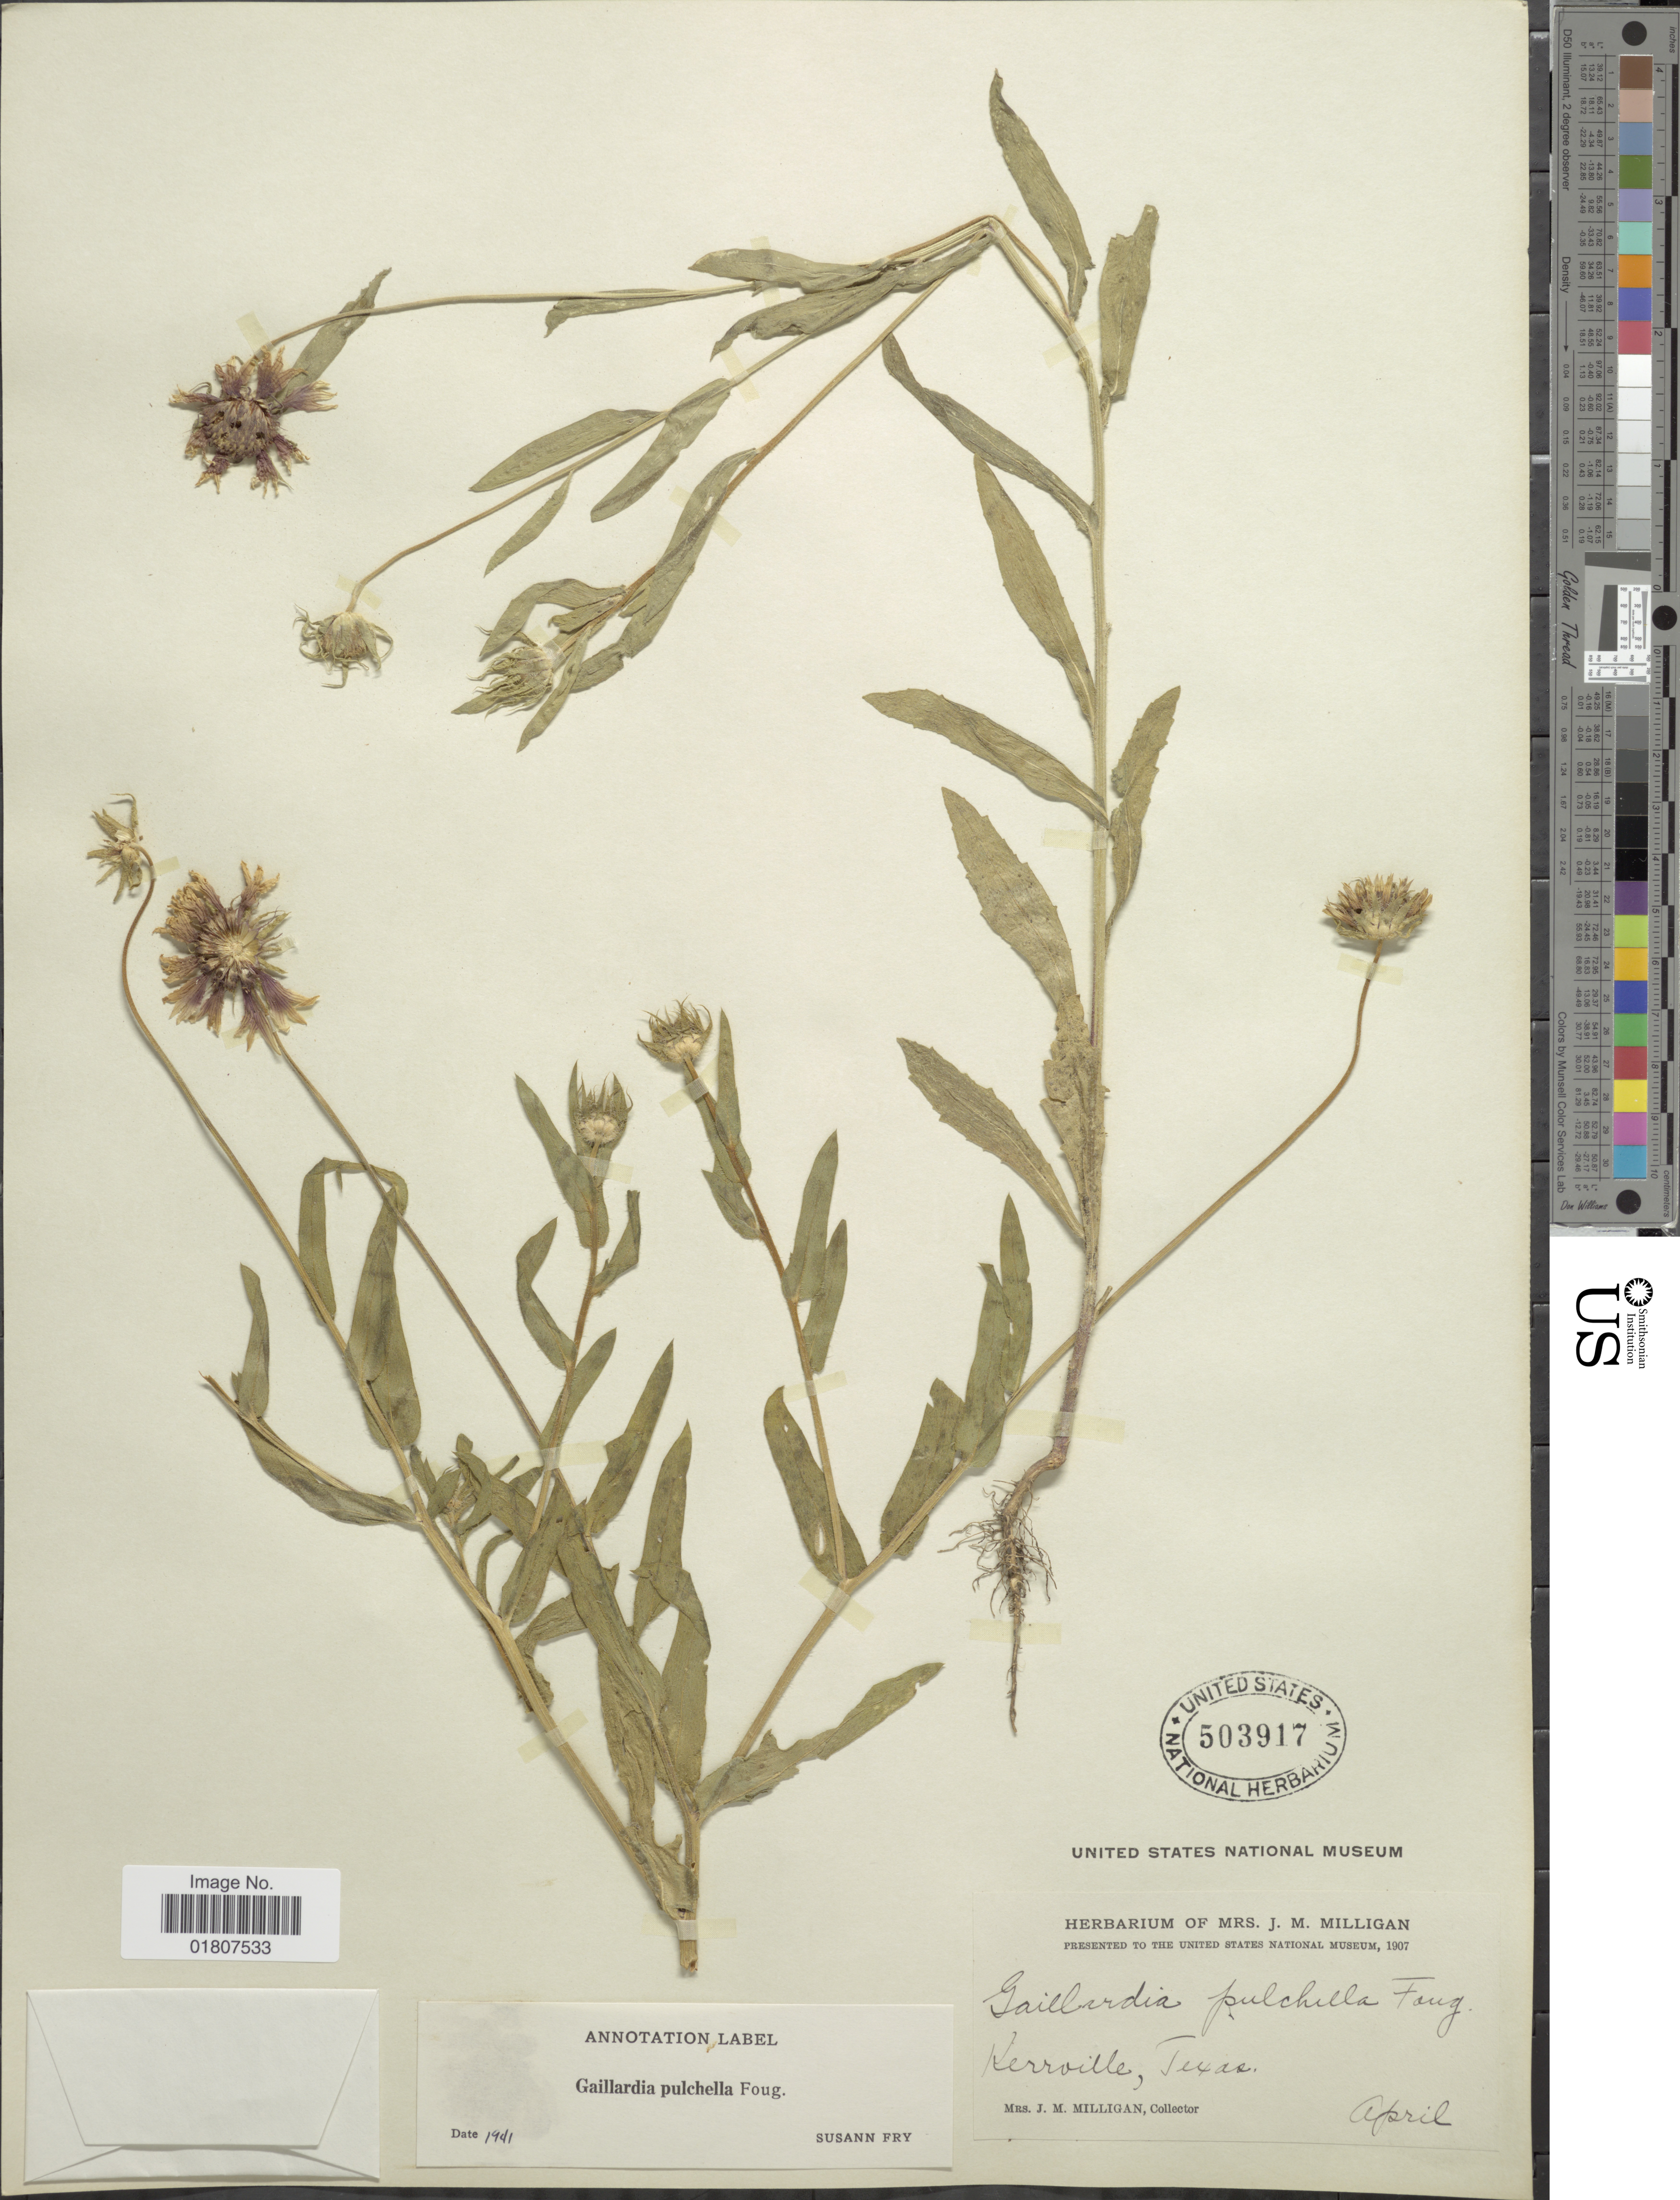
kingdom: Plantae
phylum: Tracheophyta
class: Magnoliopsida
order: Asterales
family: Asteraceae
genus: Gaillardia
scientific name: Gaillardia pulchella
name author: Foug.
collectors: J. M. Milligan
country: United States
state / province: Texas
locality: Kerrville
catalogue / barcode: US 503917